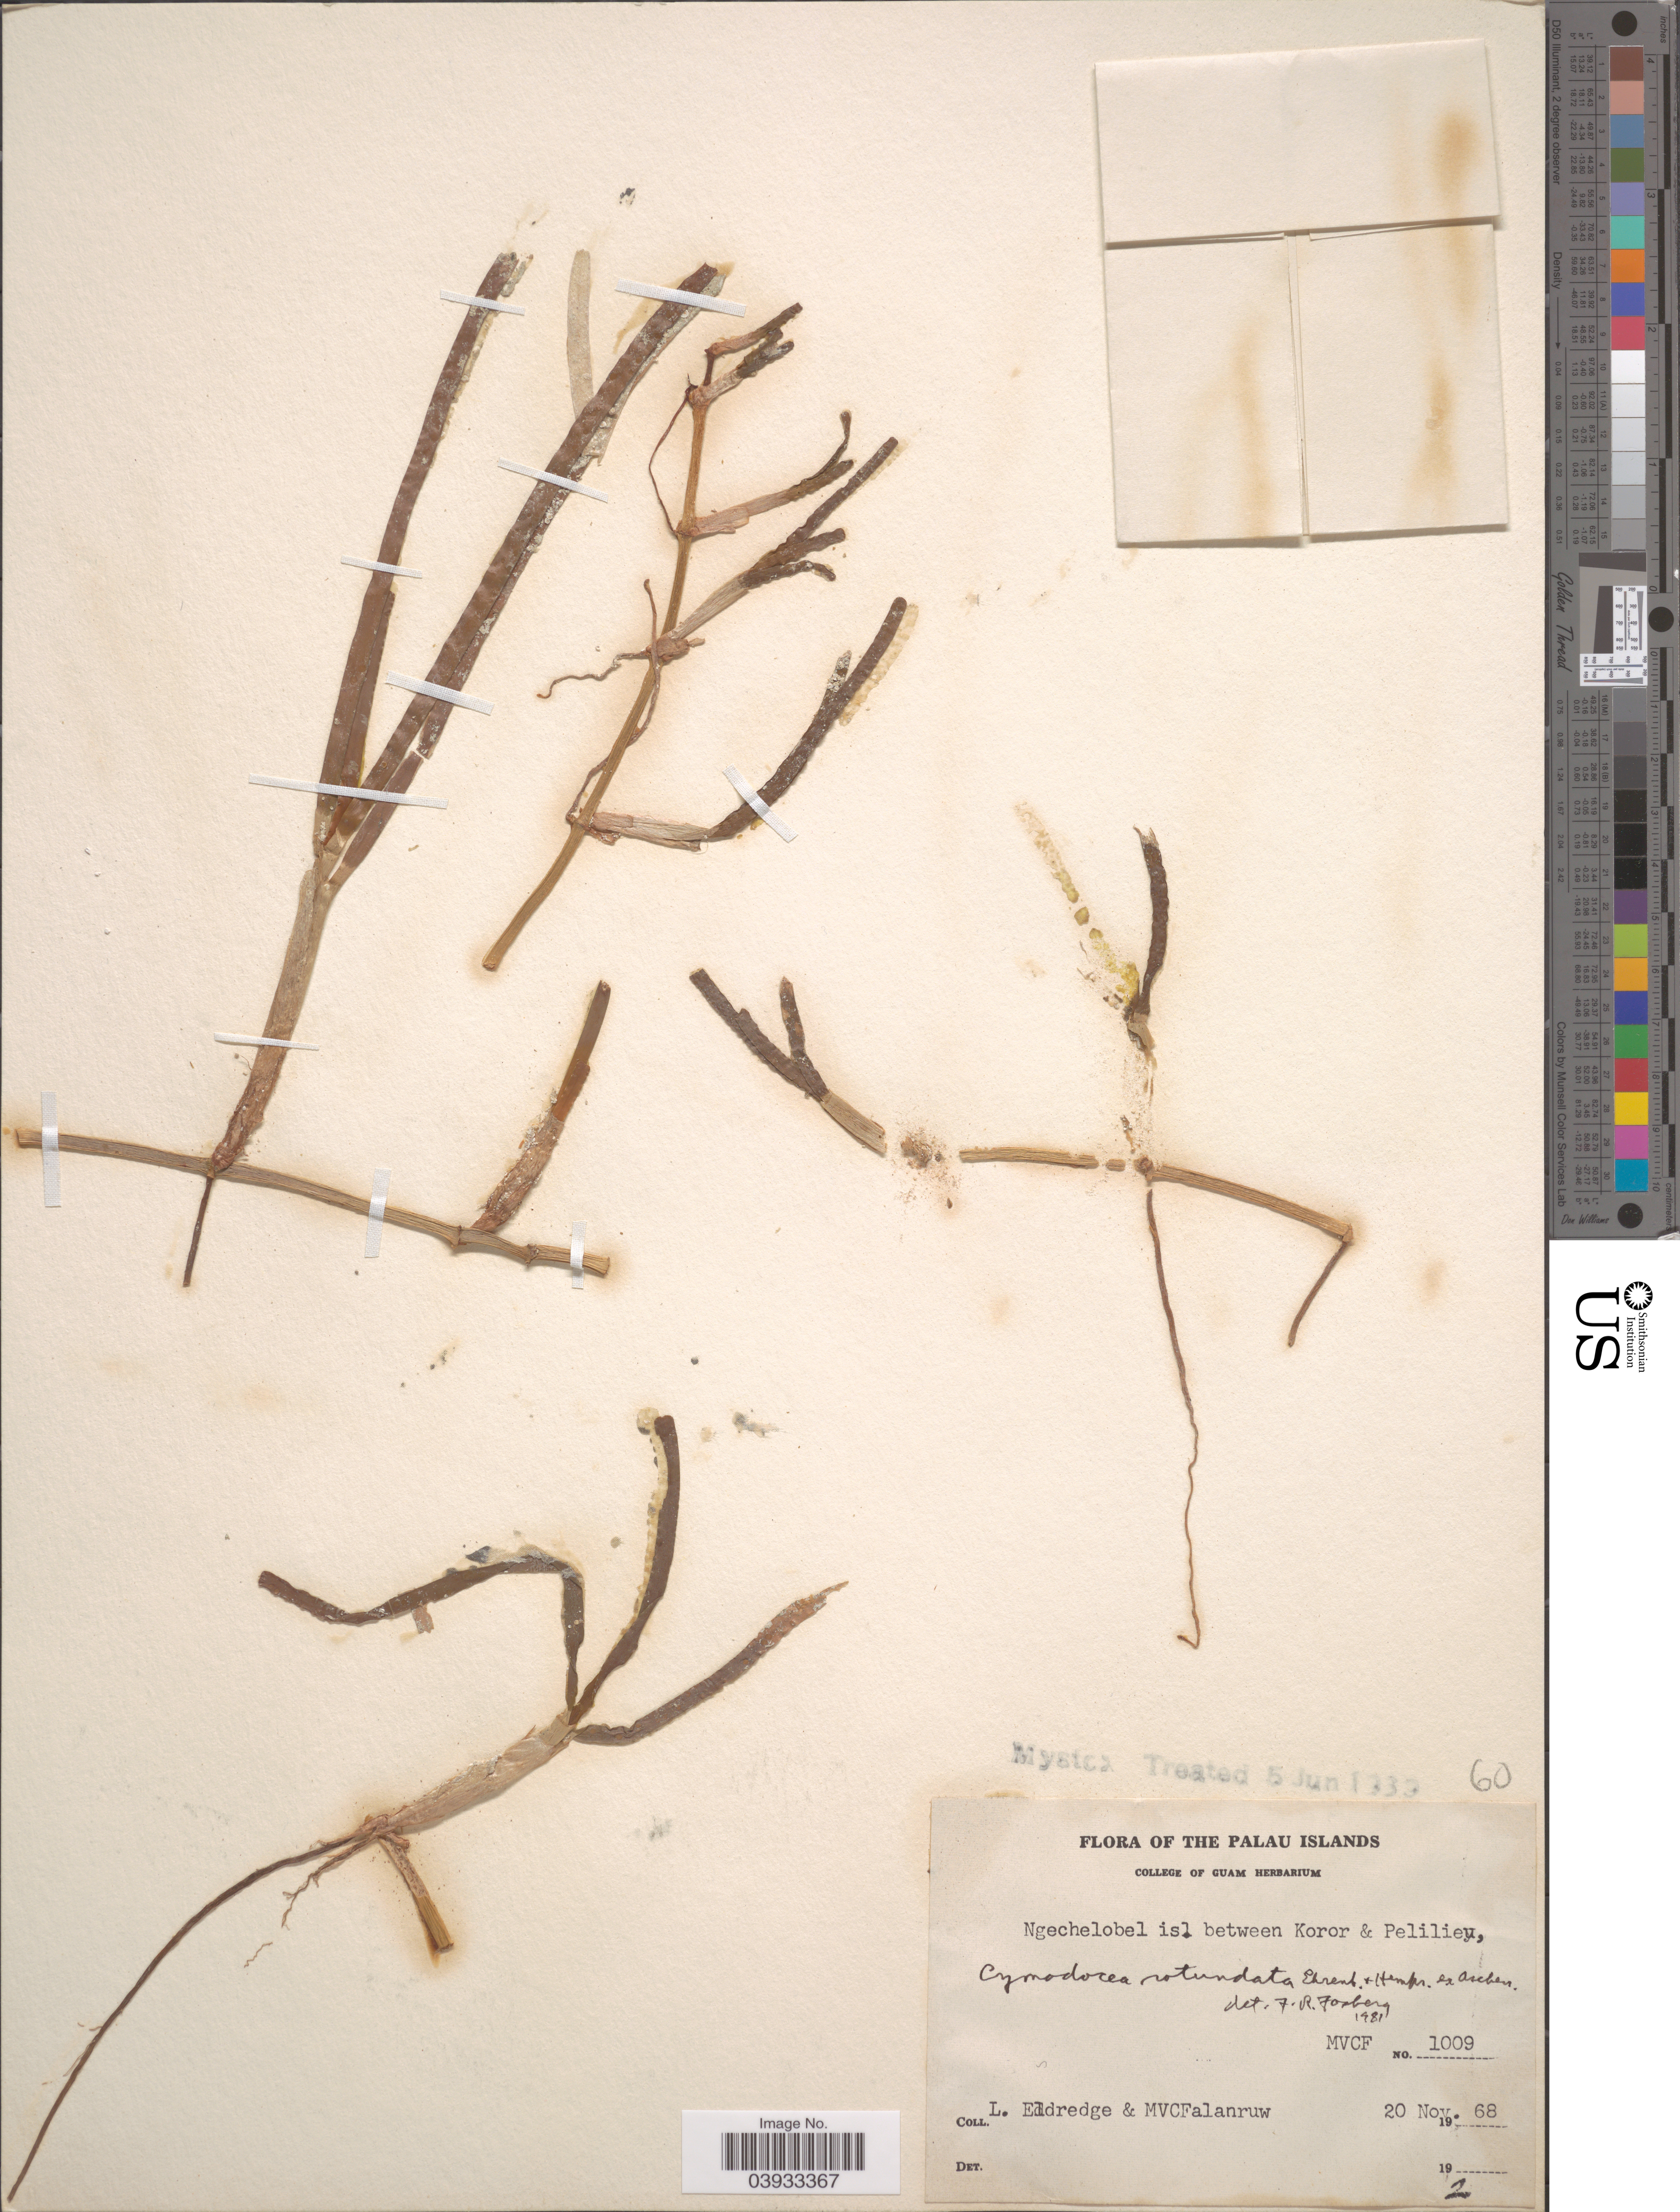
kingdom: Plantae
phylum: Tracheophyta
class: Liliopsida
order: Alismatales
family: Cymodoceaceae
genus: Cymodocea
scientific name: Cymodocea rotundata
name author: Asch. & Schweinf.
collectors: L. Eldredge & M. V. Falanruw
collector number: MVCF1009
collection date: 1968-11-20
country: Palau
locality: The Palau Islands.